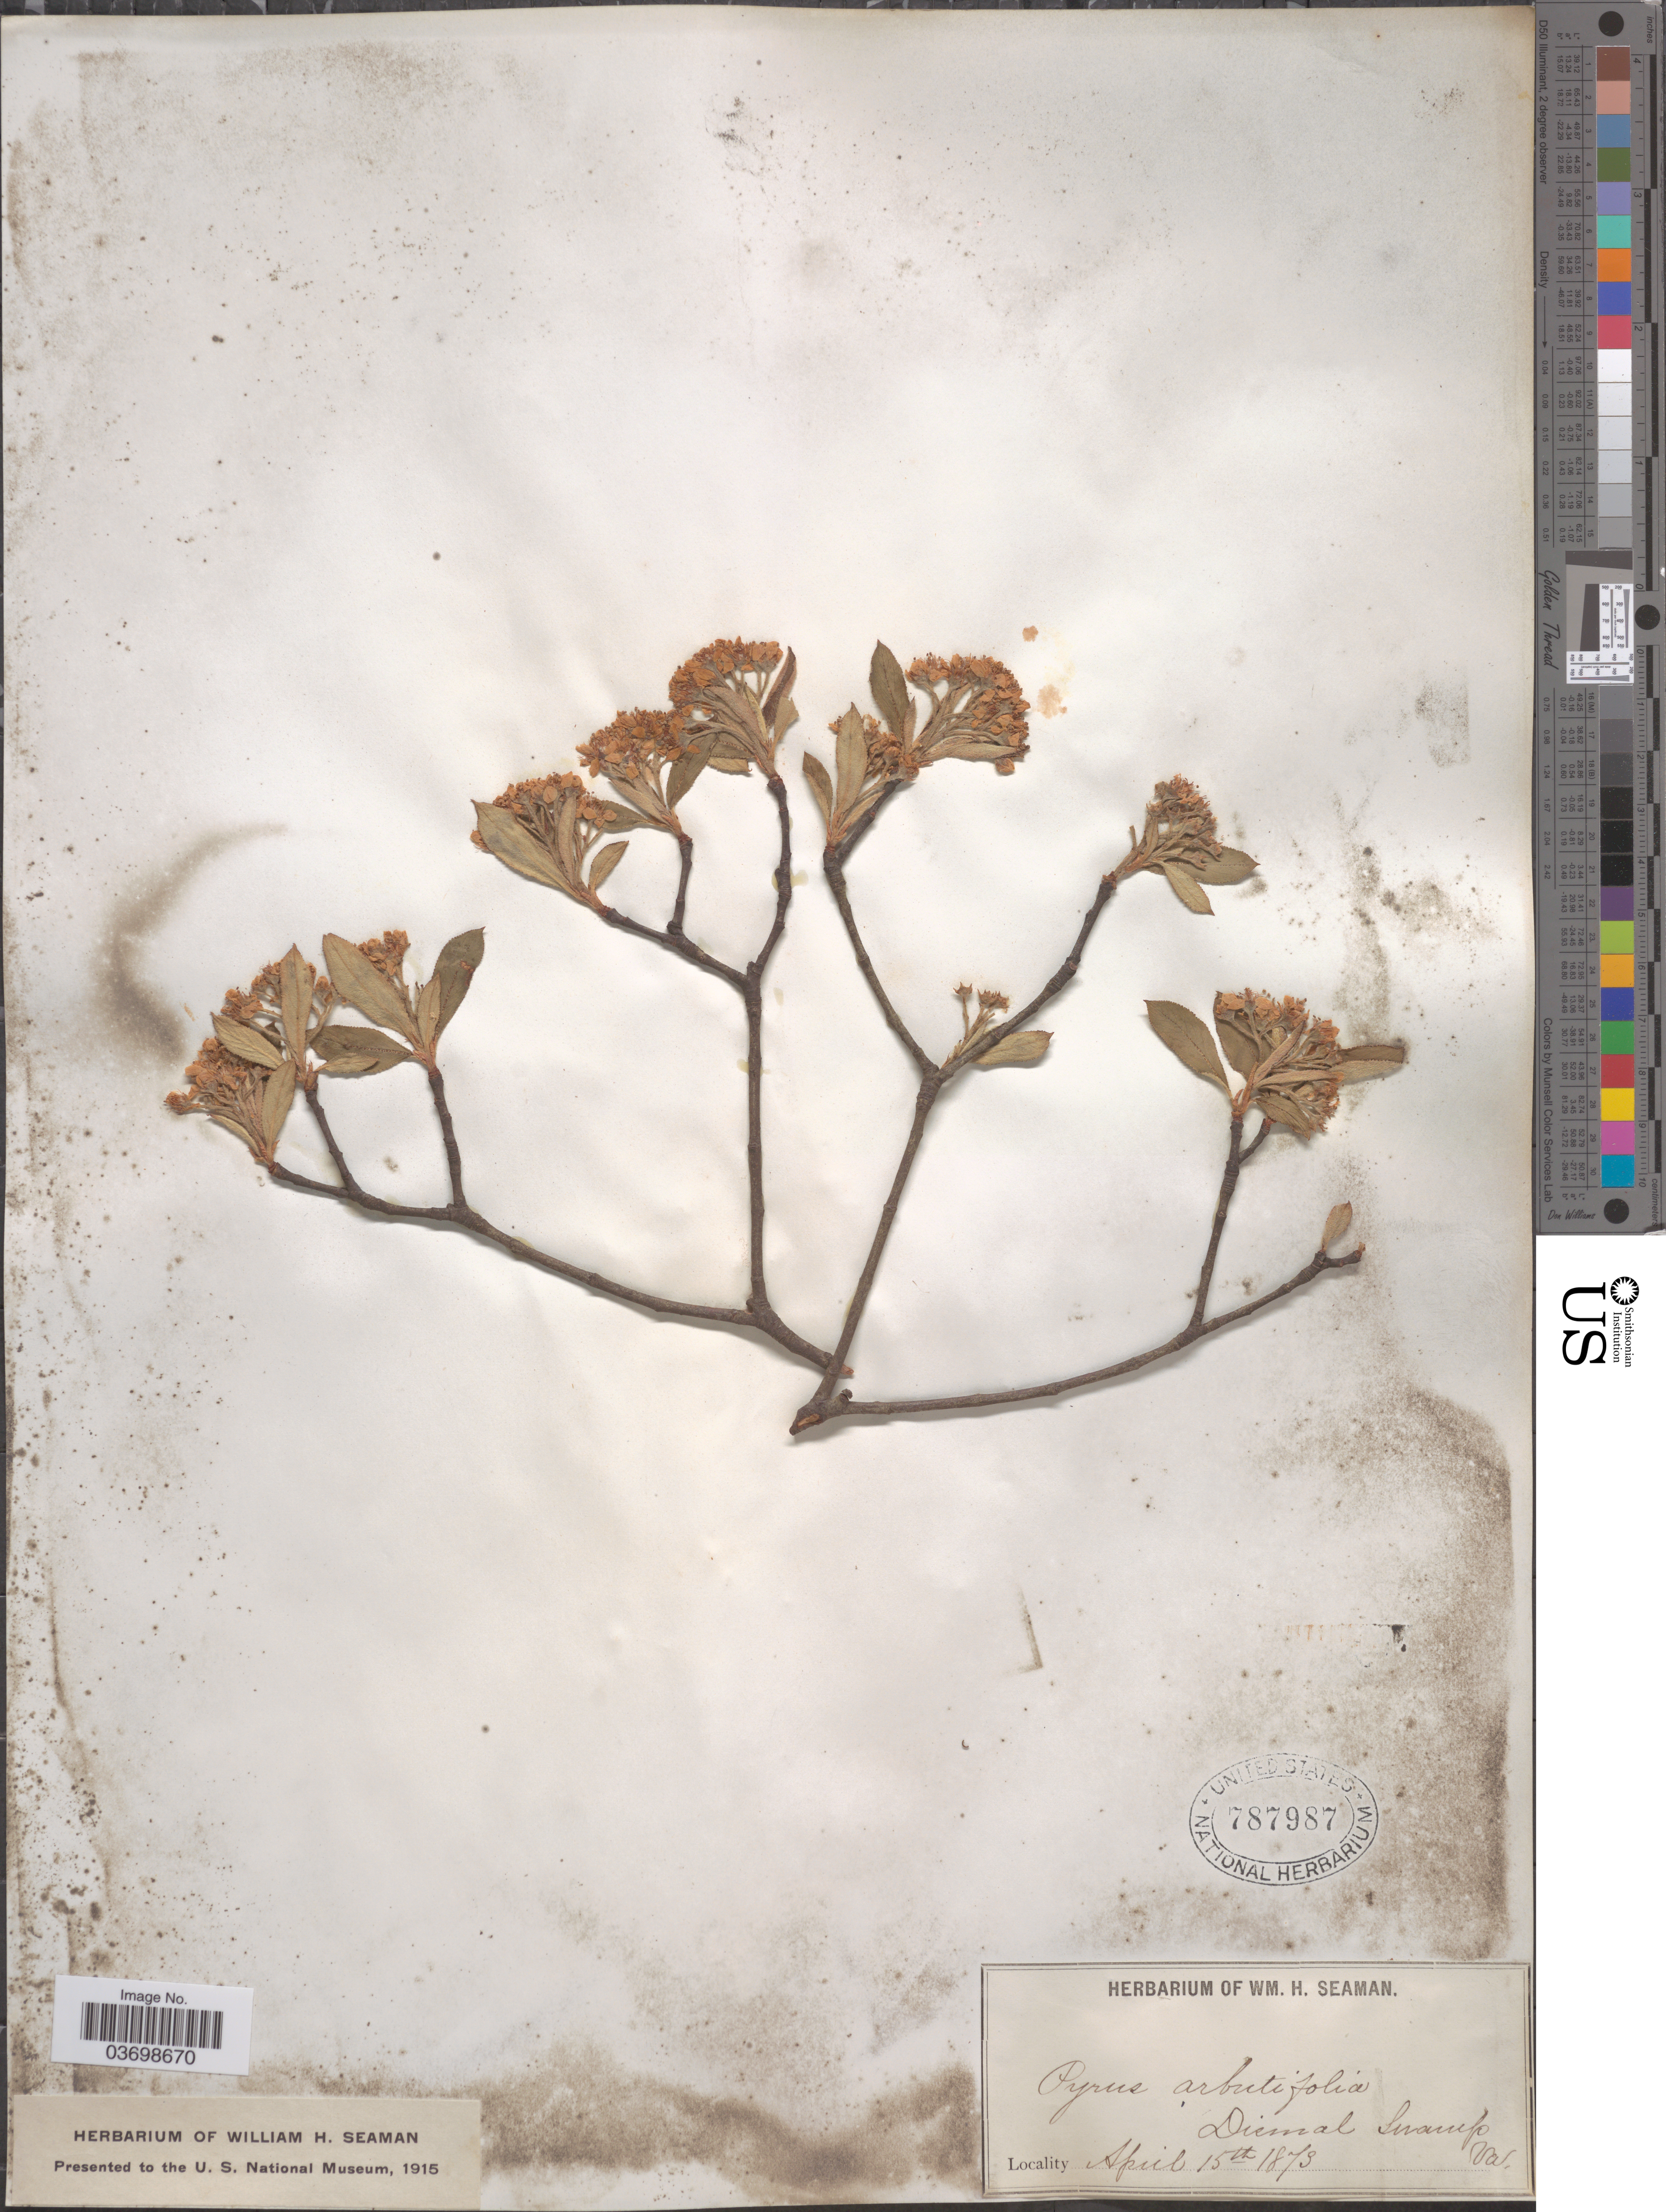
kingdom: Plantae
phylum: Tracheophyta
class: Magnoliopsida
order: Rosales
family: Rosaceae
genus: Aronia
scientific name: Aronia arbutifolia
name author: (L.) Pers.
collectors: Ex herb. W. H. Seaman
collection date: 1873-04-15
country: United States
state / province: Virginia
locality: Dismal Swamp.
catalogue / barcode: US 787987